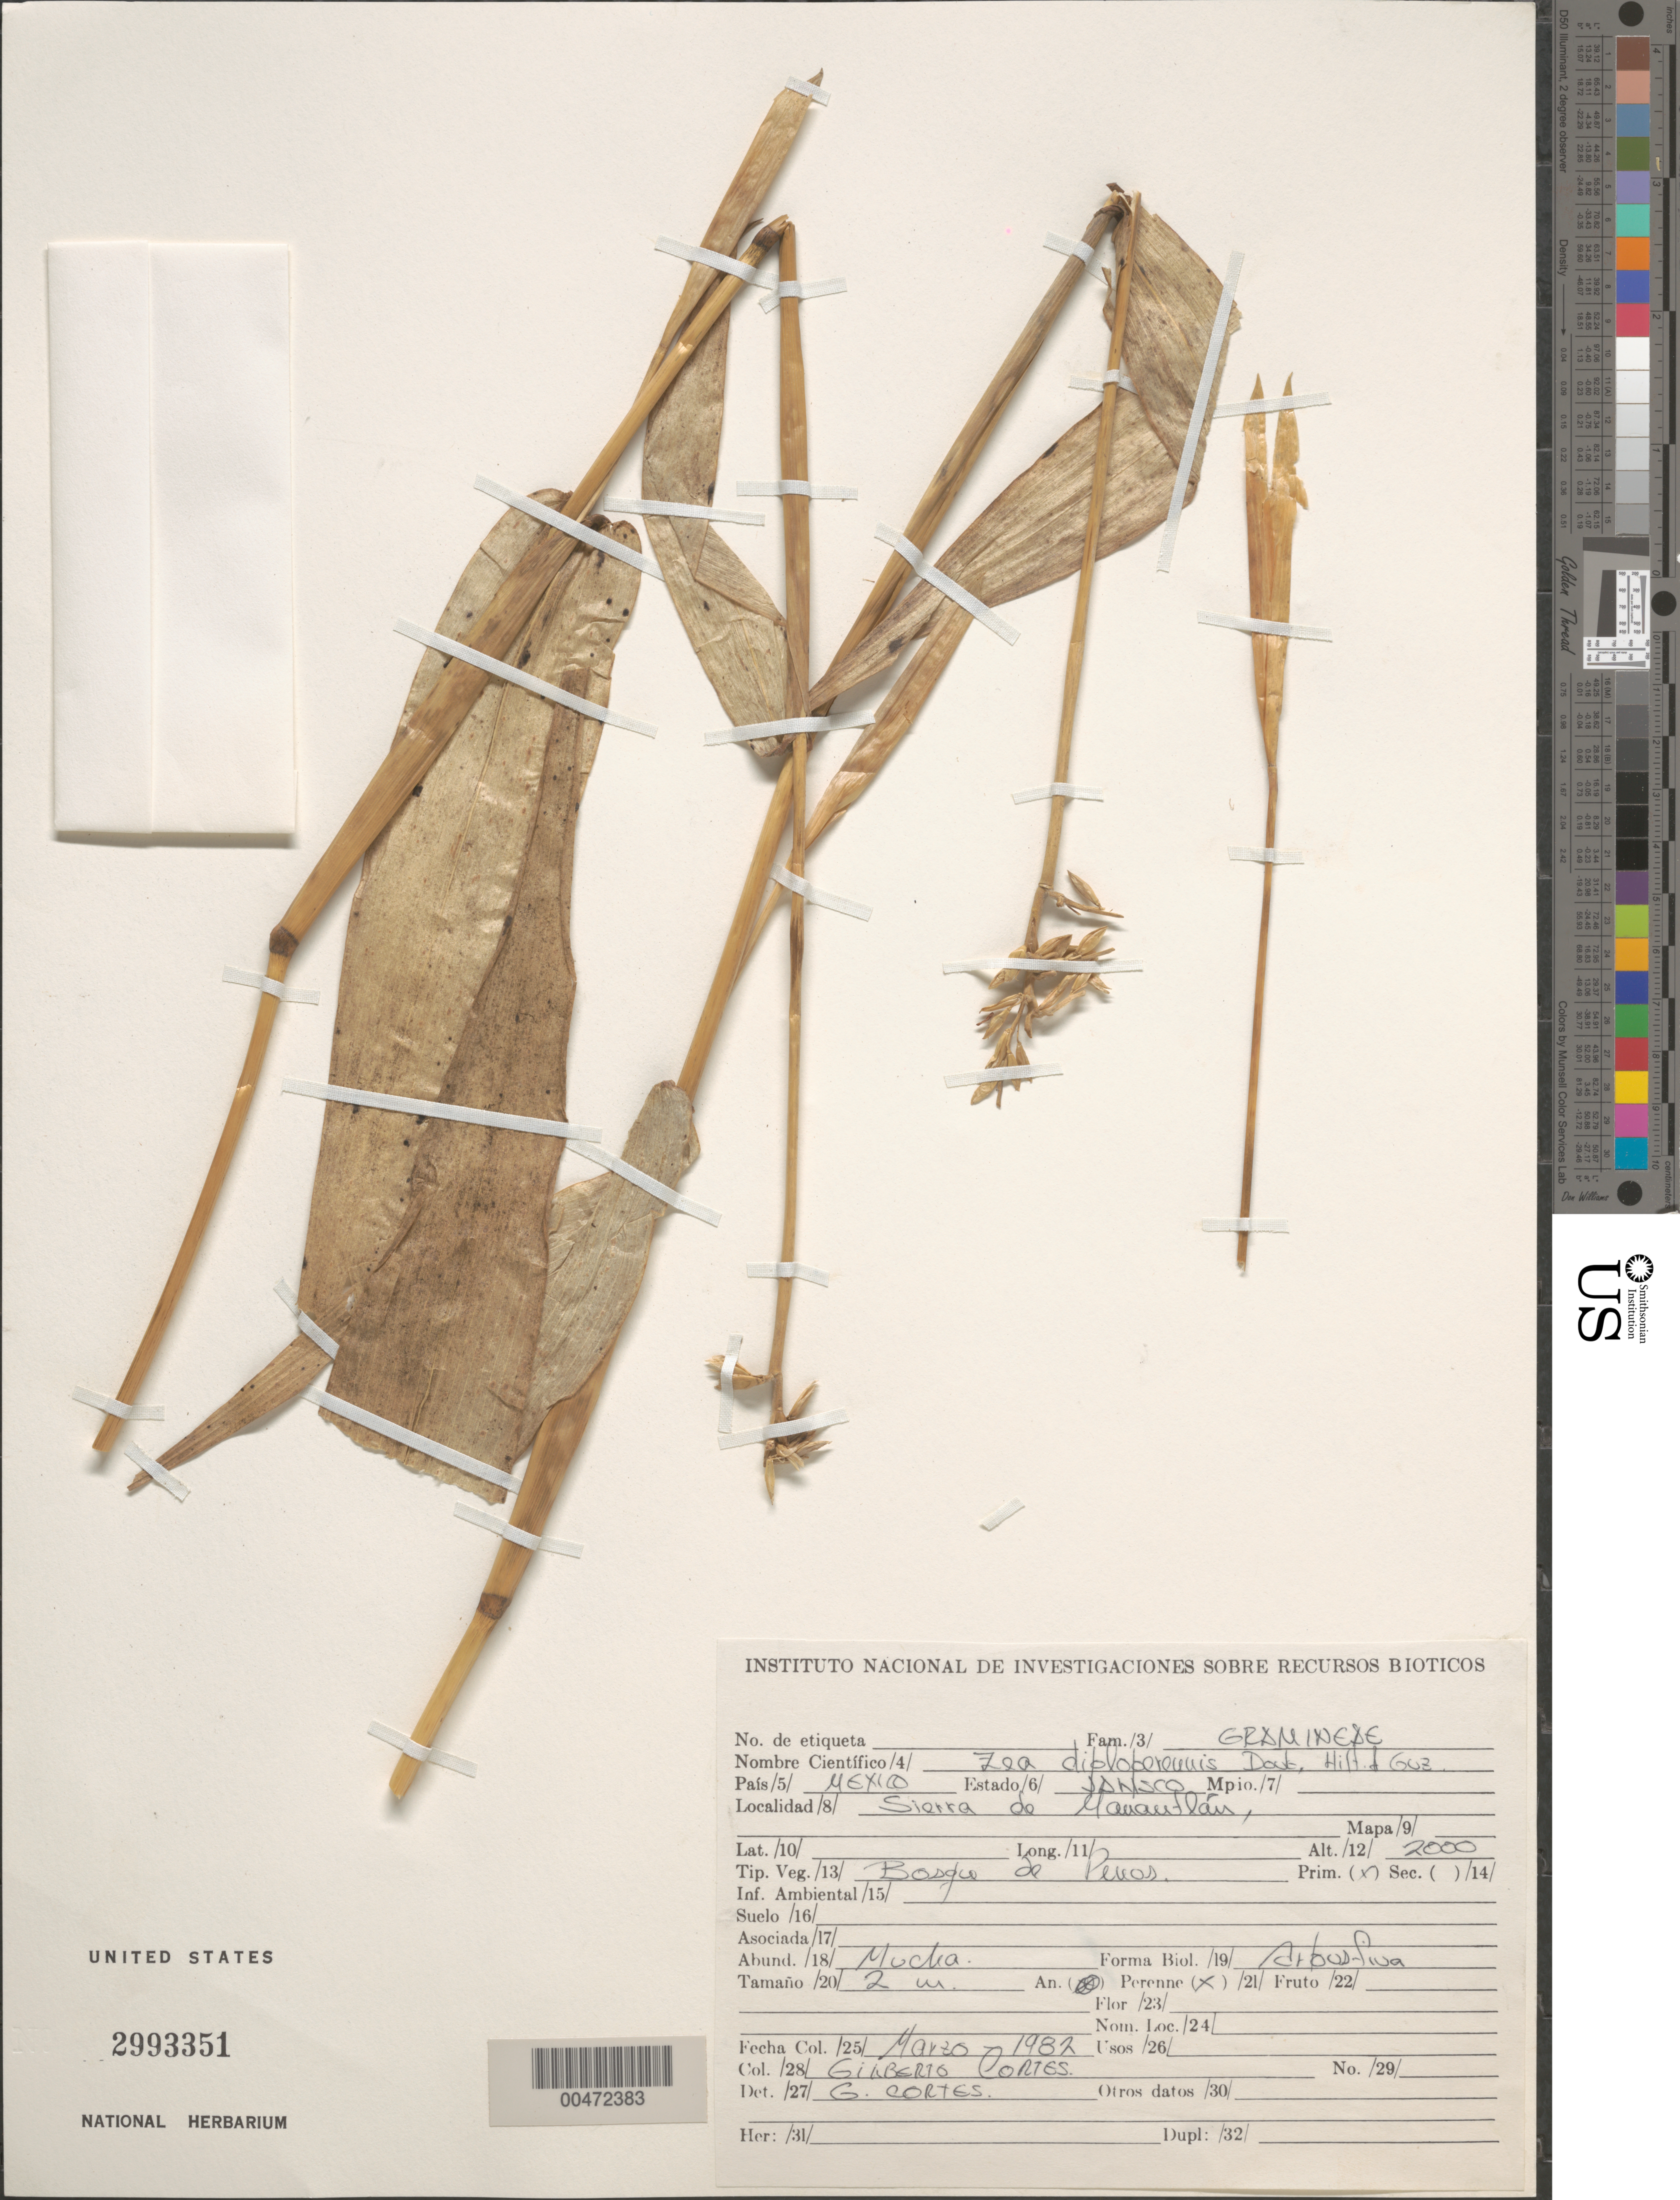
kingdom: Plantae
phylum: Tracheophyta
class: Liliopsida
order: Poales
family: Poaceae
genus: Zea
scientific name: Zea diploperennis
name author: Iltis et al.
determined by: Cortés R., G.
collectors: G. Cortés R.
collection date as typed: Mar 1982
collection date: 1982-03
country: Mexico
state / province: Jalisco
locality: Sierra de Manantlán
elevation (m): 2000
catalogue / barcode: US 2993351